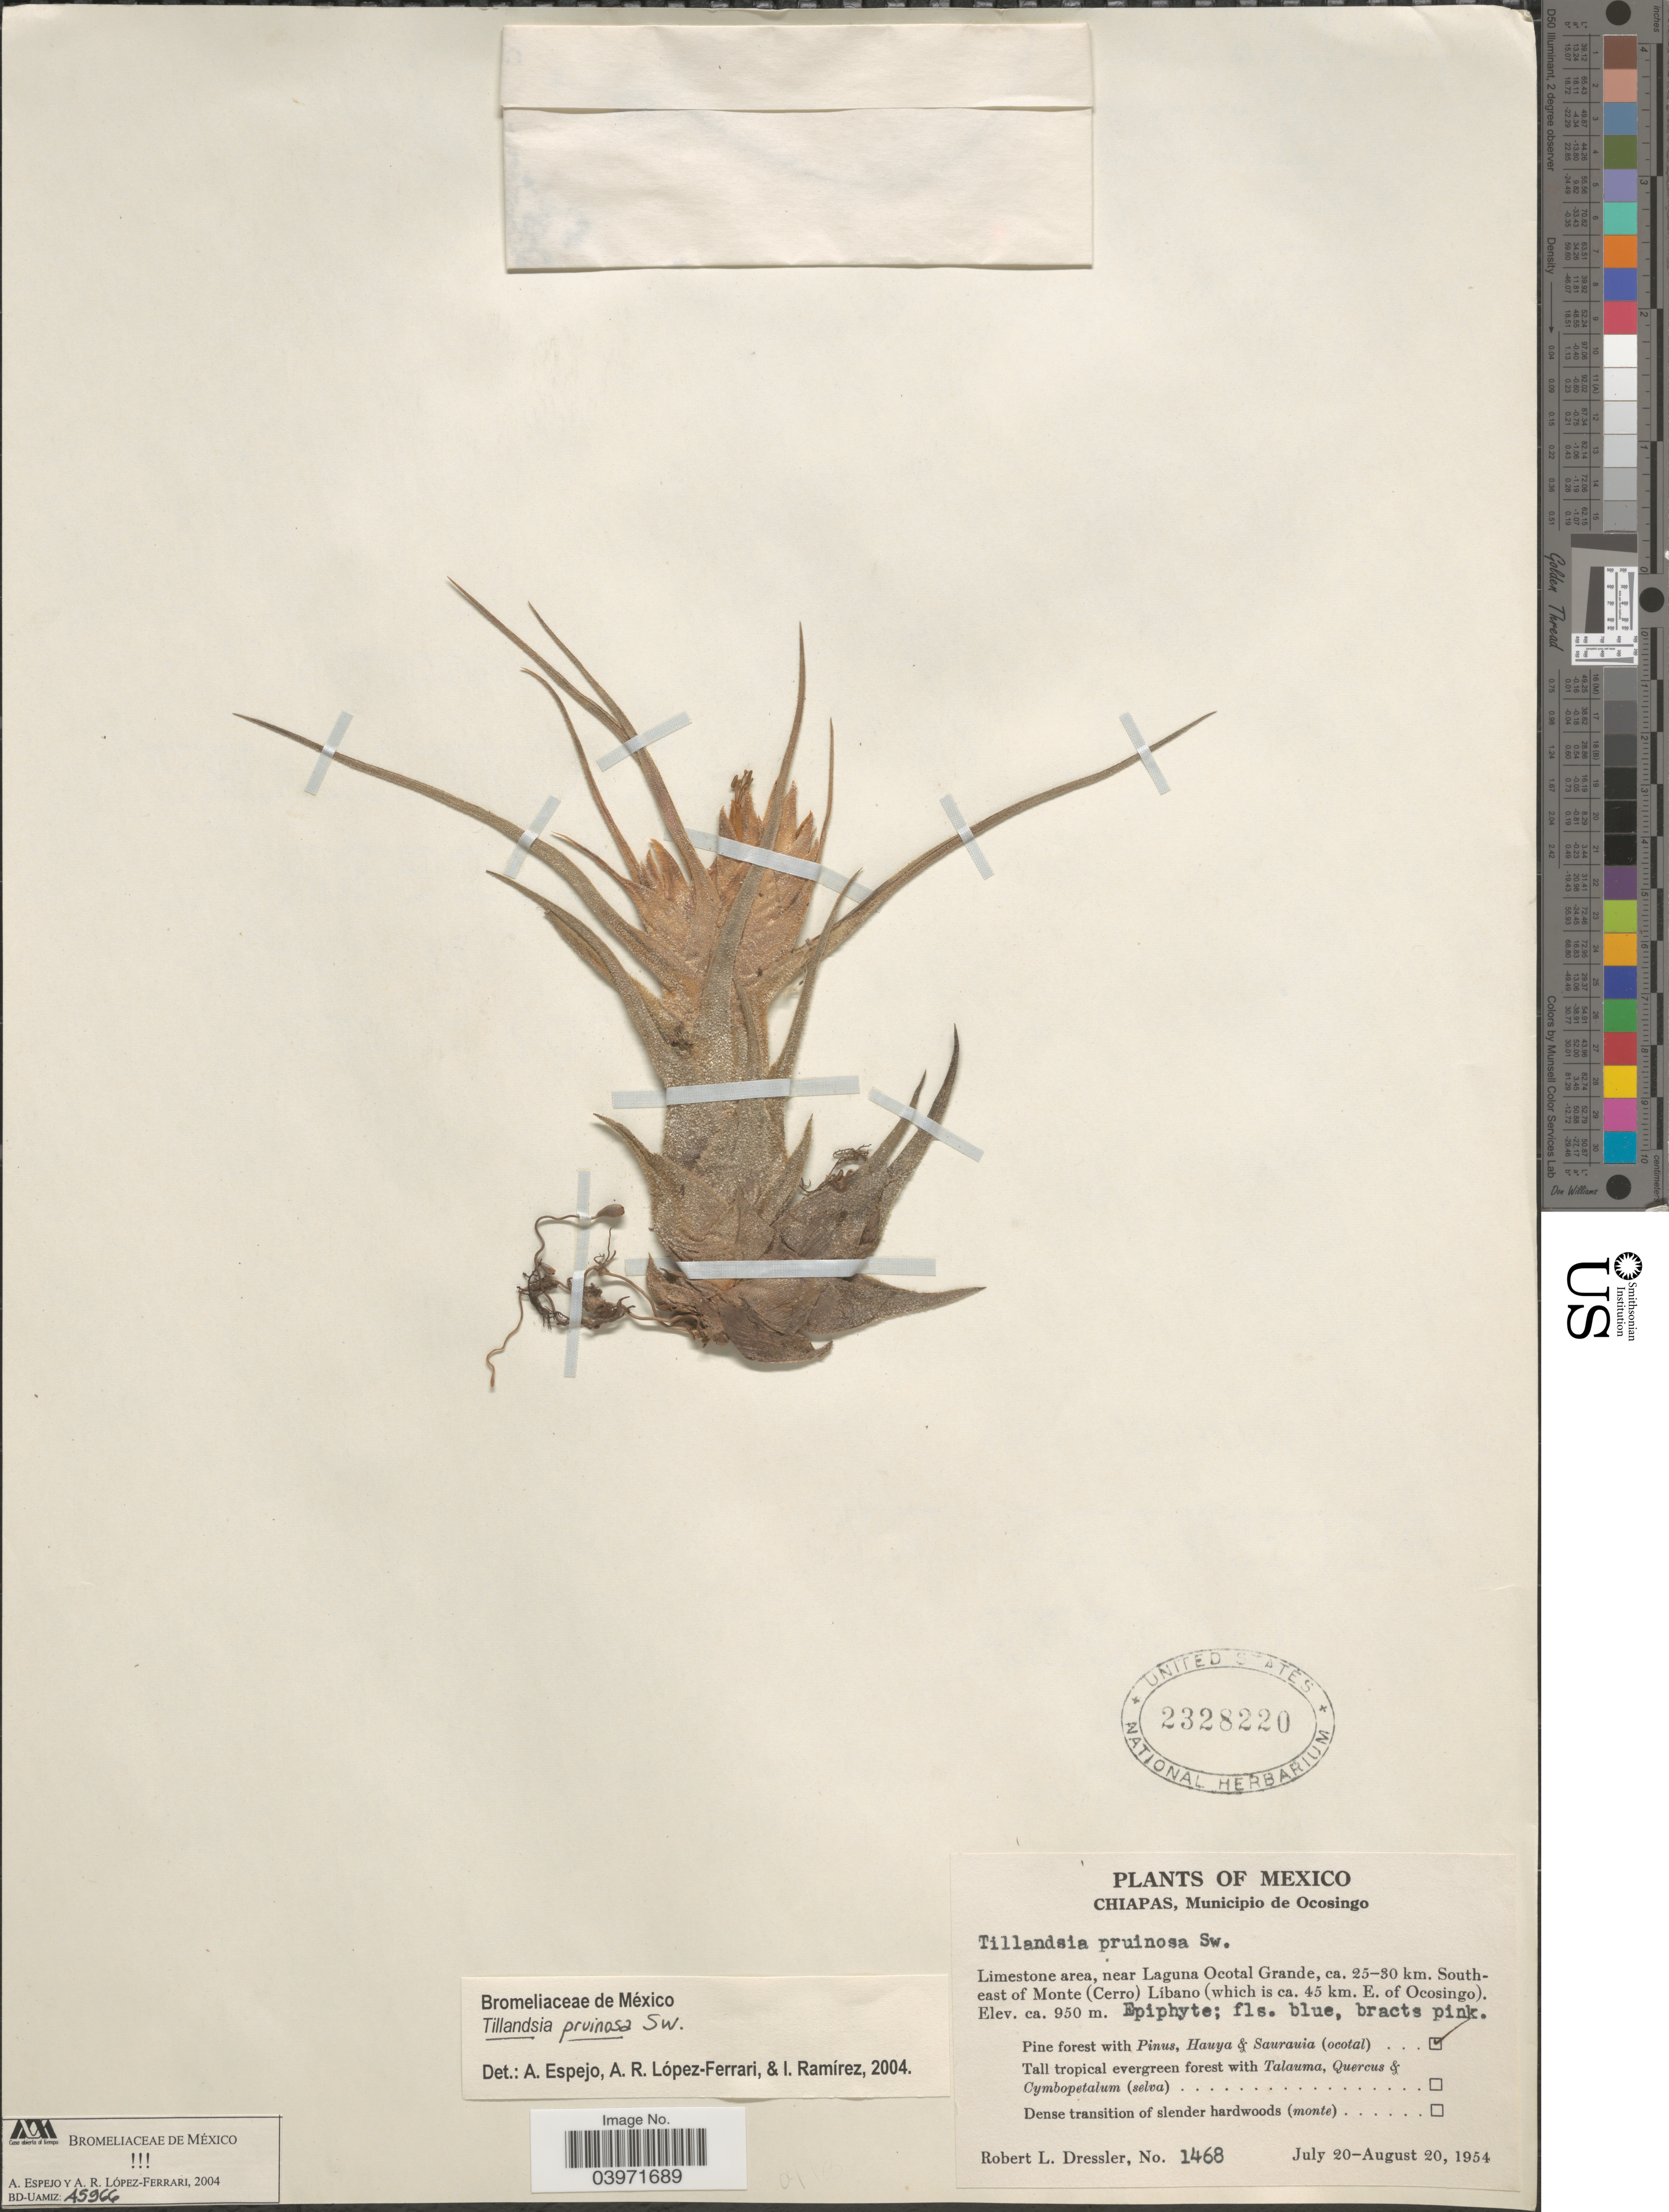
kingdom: Plantae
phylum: Tracheophyta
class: Liliopsida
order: Poales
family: Bromeliaceae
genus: Tillandsia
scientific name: Tillandsia pruinosa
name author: Sw.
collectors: R. Dressler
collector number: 1468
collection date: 1954-07-20/1954-08-20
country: Mexico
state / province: Chiapas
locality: Municipio de Ocosingo. Limestone area, near Laguna Ocotal Grande, ca. 25-30 km. South-east of Monte (Cerro) Líbano (which is ca. 45 km. E. of Ocosingo).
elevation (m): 950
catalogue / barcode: US 2328220